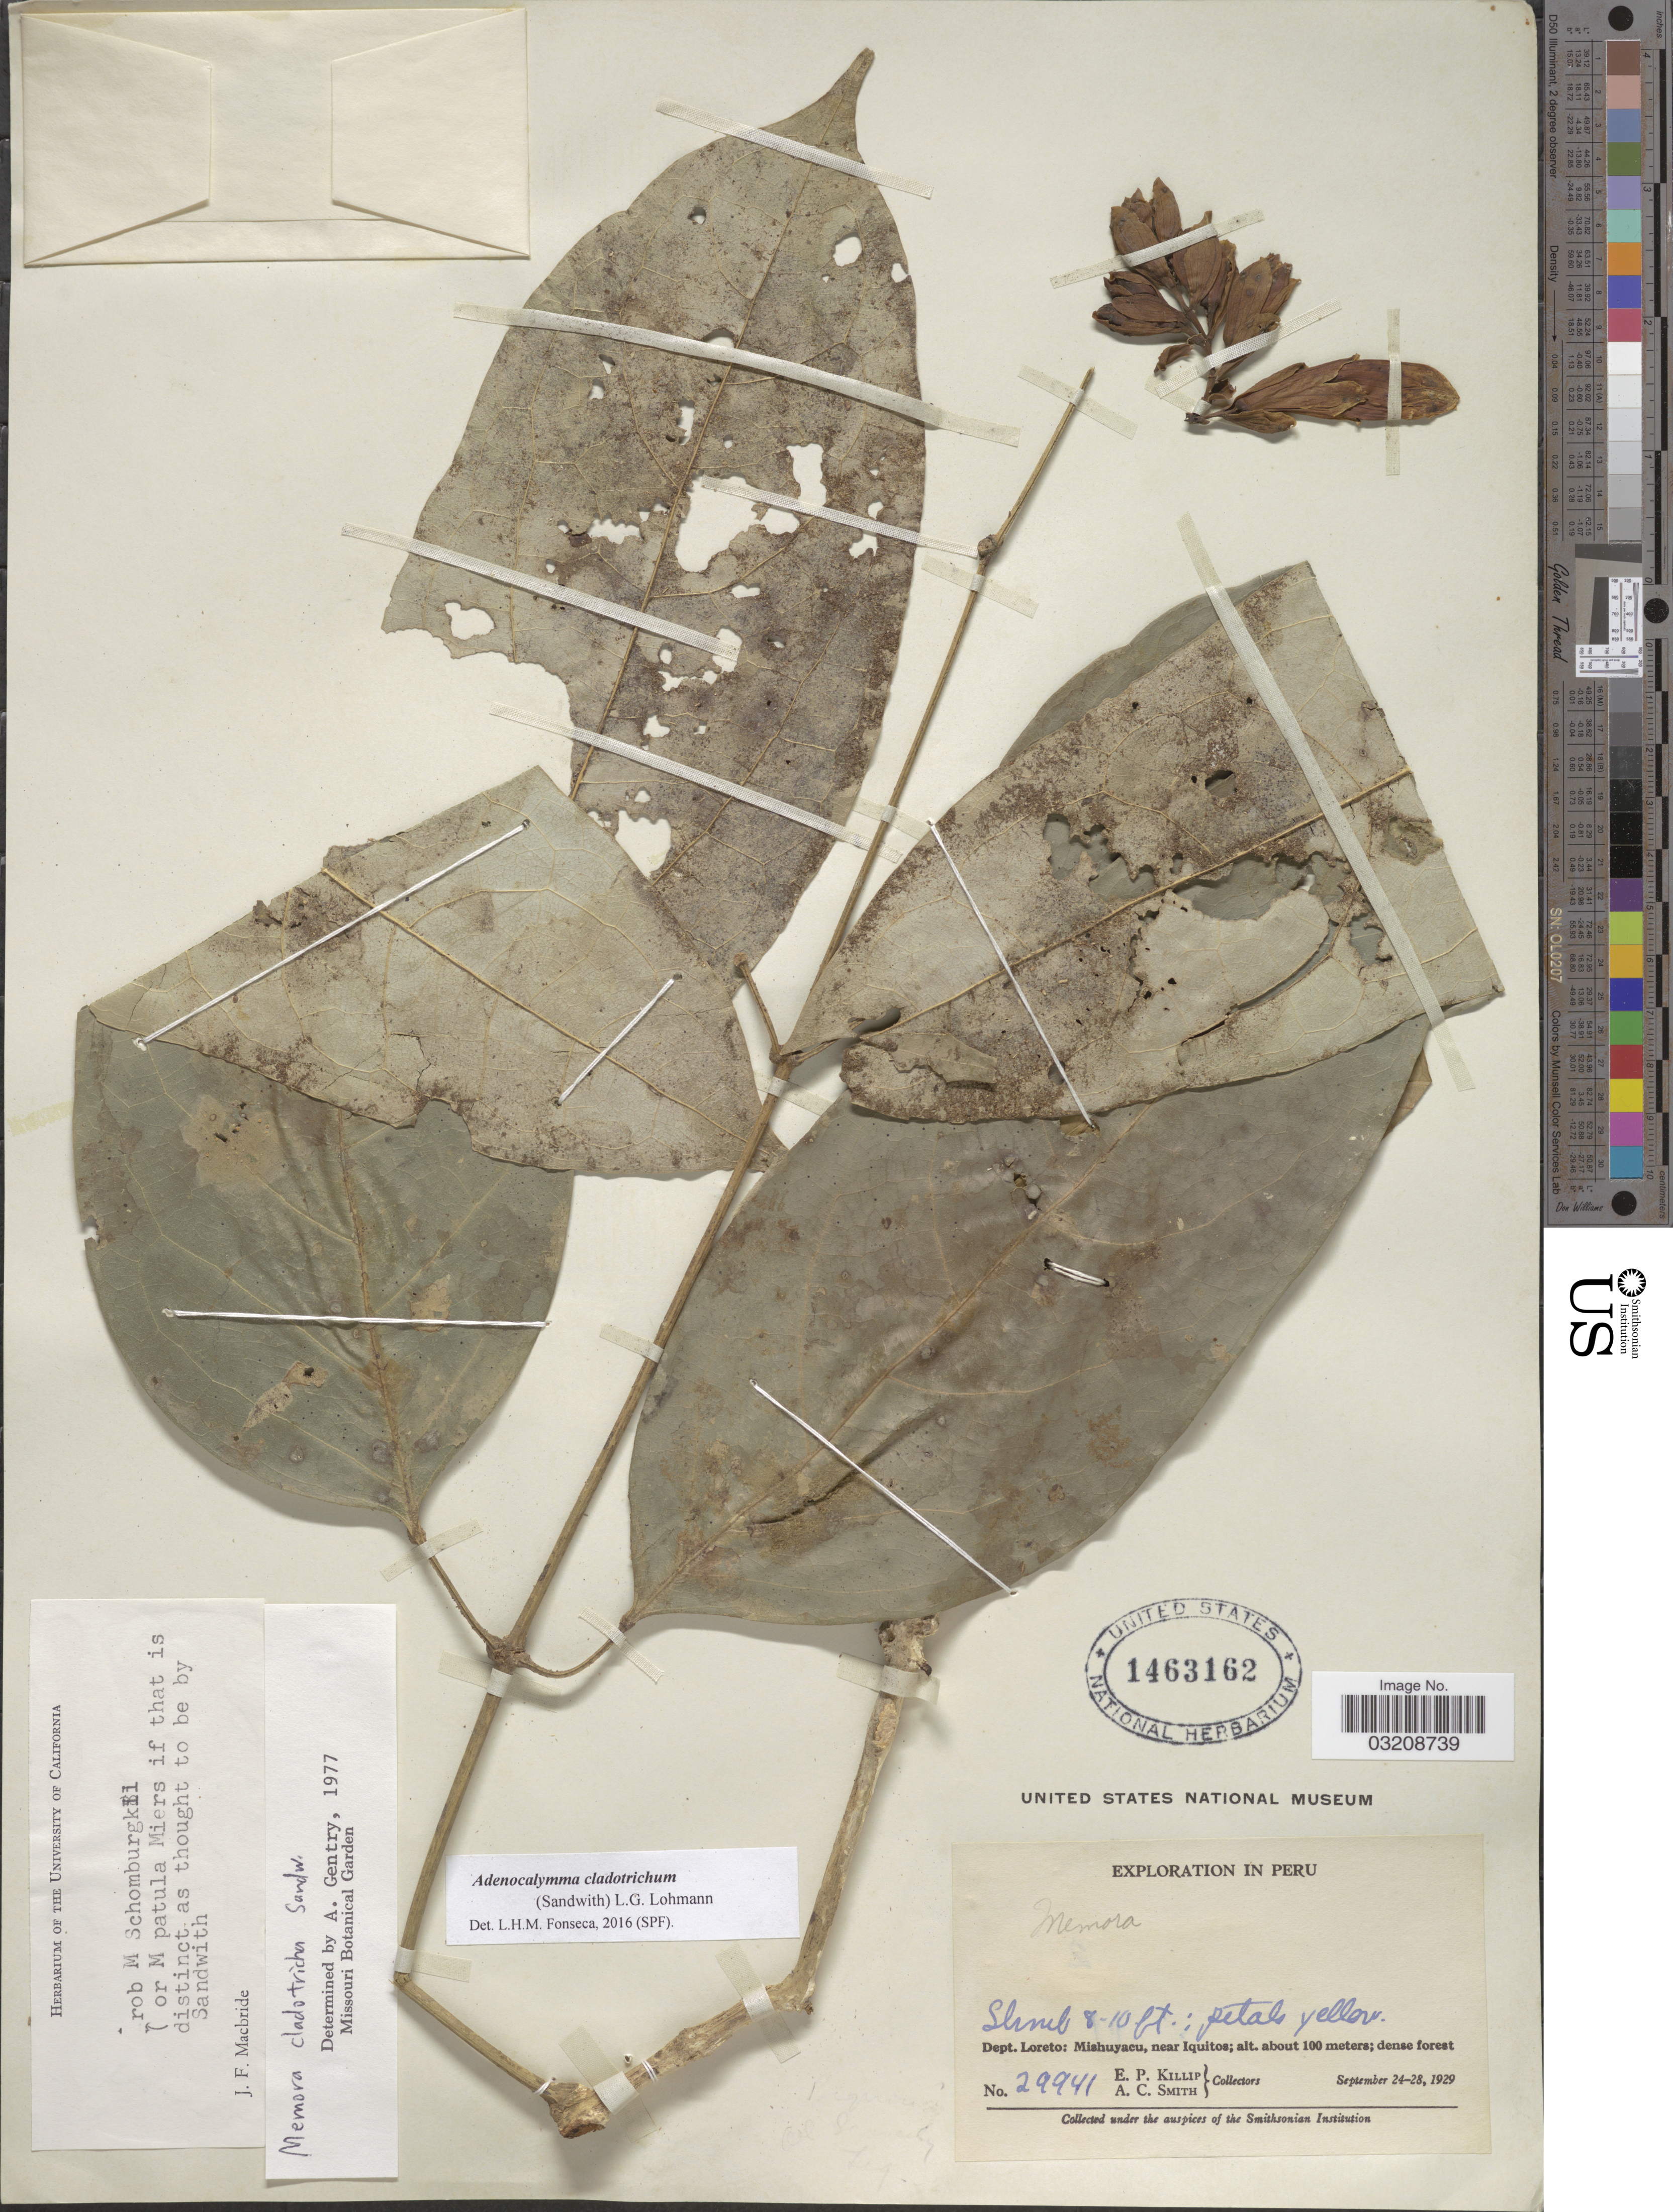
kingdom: Plantae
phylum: Tracheophyta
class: Magnoliopsida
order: Lamiales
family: Bignoniaceae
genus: Adenocalymma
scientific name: Adenocalymma cladotrichum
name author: (Sandwith) L.G. Lohmann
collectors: E. P. Killip & A. C. Smith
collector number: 29941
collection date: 1929-09-24/1929-09-28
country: Peru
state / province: Loreto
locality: Dept. Loreto: Mishuyacu, near Iquitos.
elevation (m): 100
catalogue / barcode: US 1463162